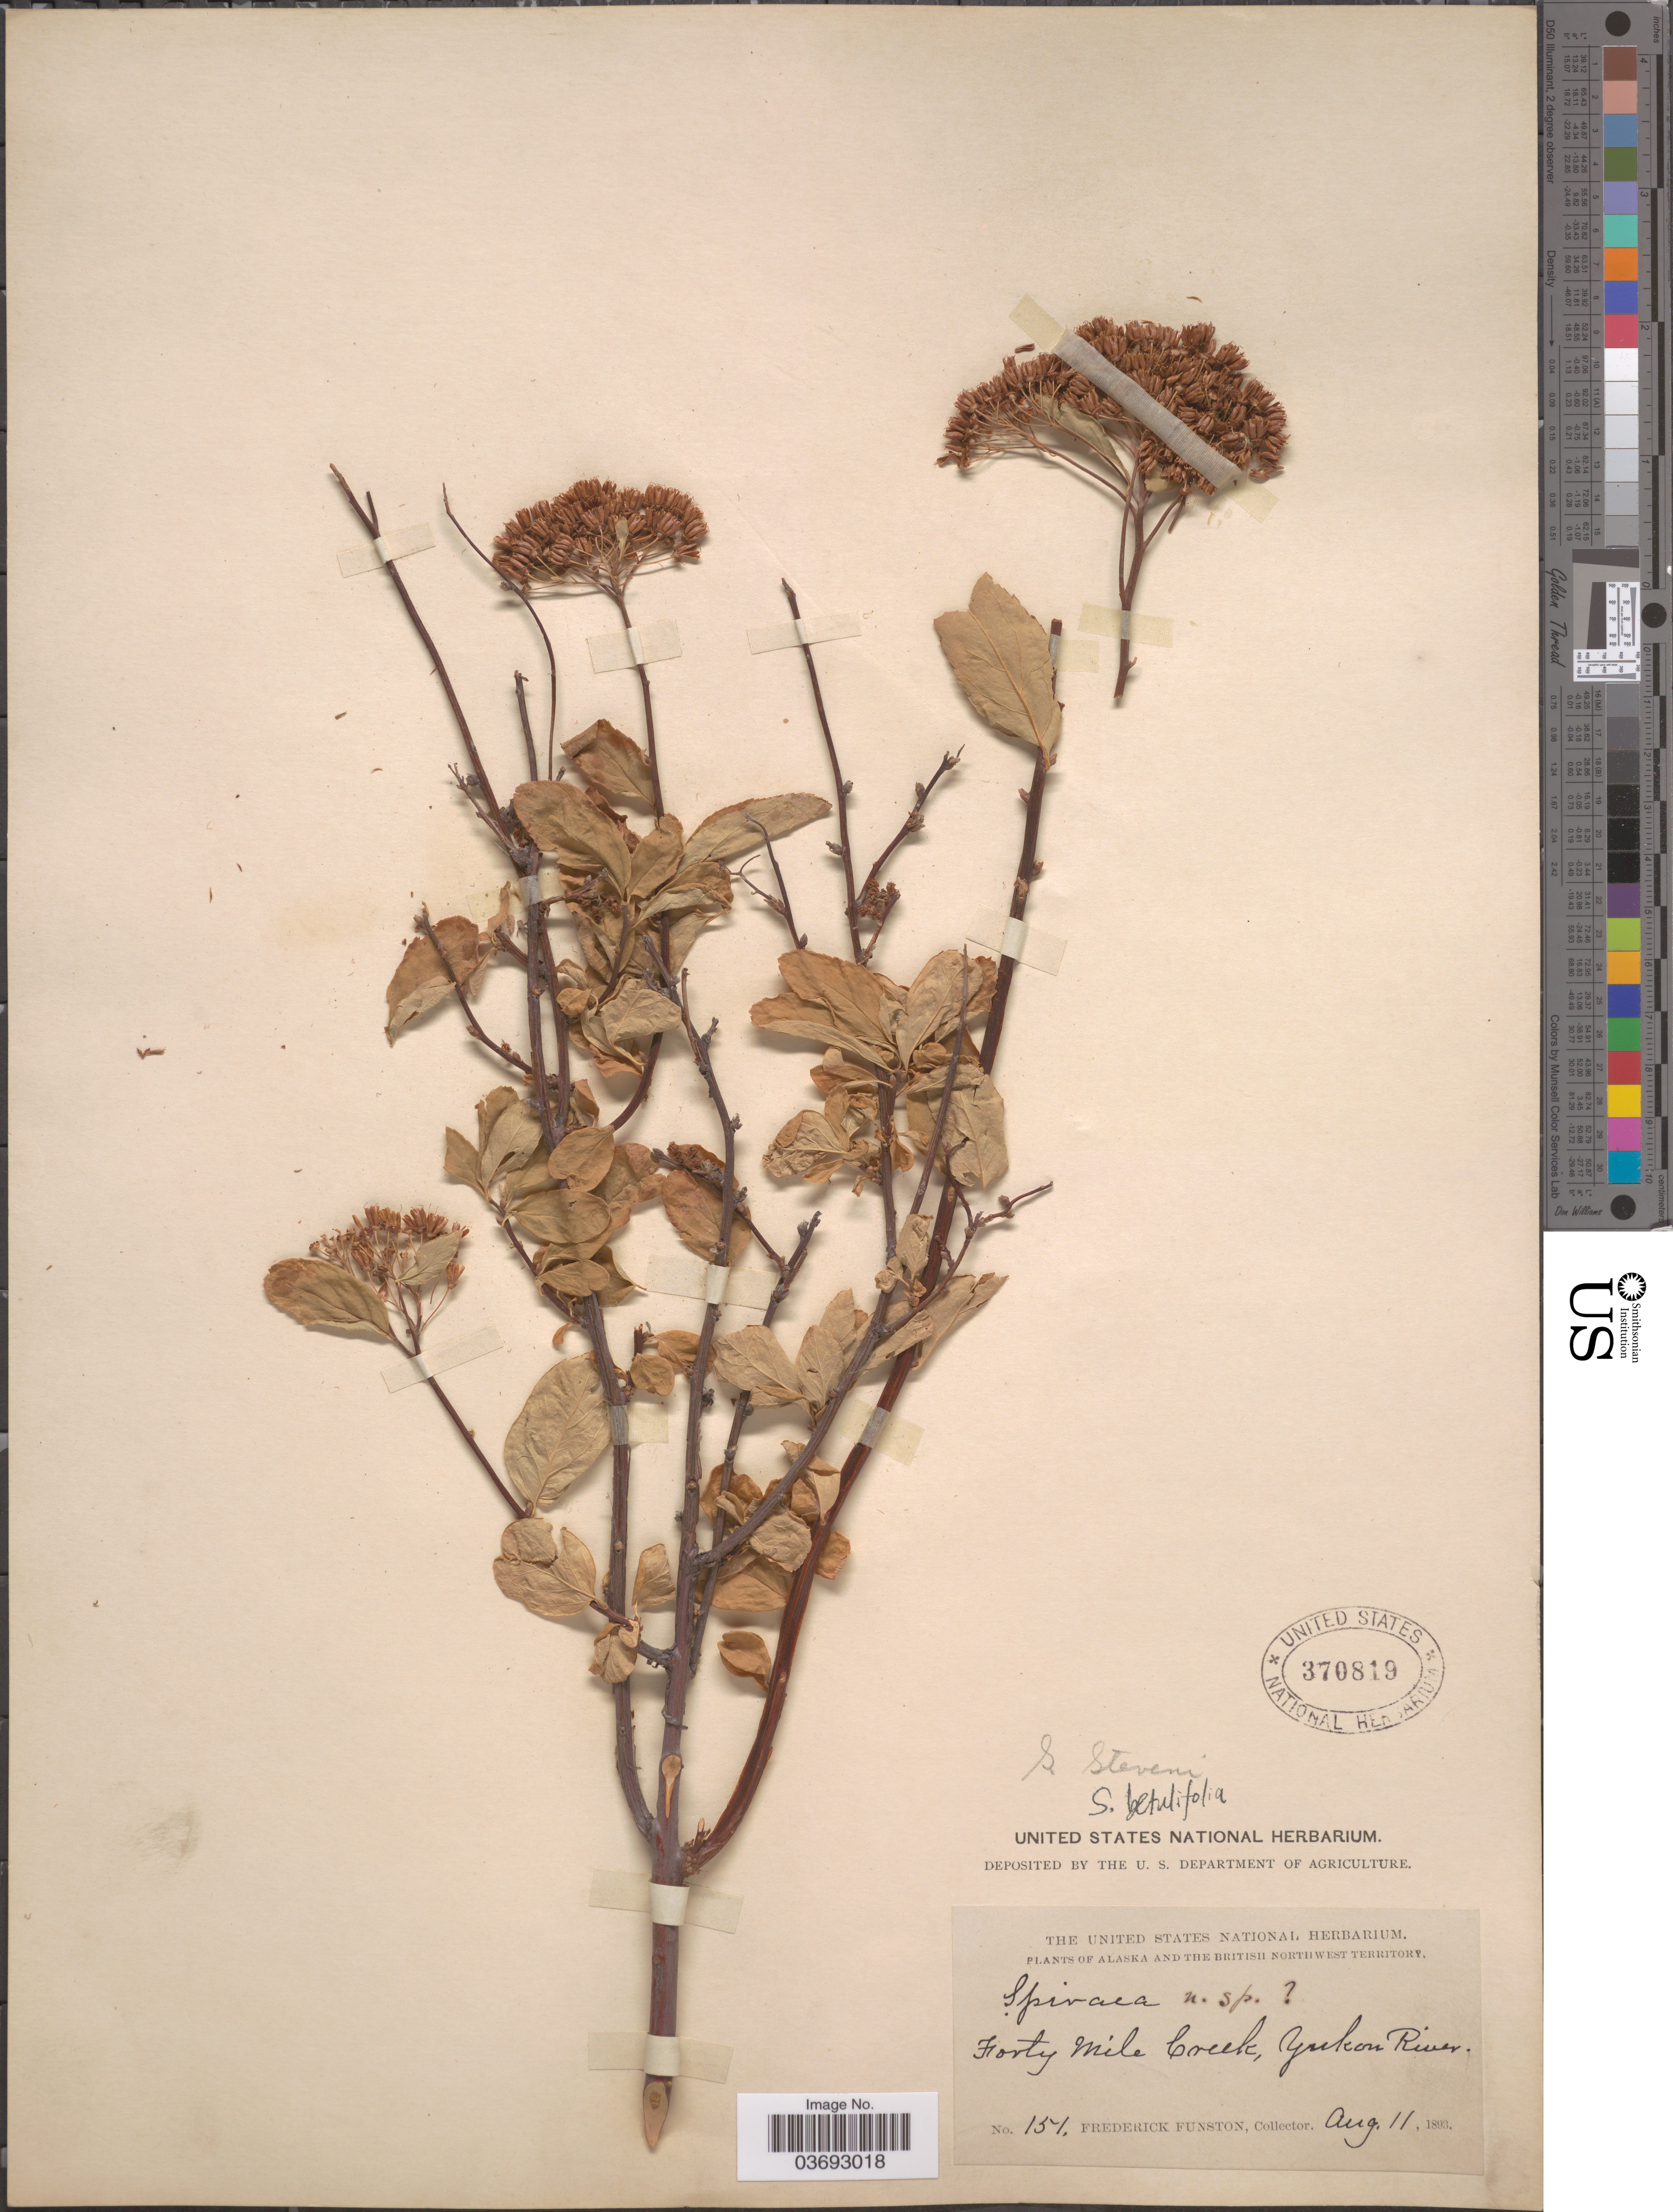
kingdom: Plantae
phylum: Tracheophyta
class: Magnoliopsida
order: Rosales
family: Rosaceae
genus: Spiraea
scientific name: Spiraea stevenii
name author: (C.K. Schneid.) Rydb.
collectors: F. Funston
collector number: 151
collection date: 1893-08-11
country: United States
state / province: Alaska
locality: And the British Northwest Territory. Forty Mile Creek, Yukon River.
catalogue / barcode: US 370819